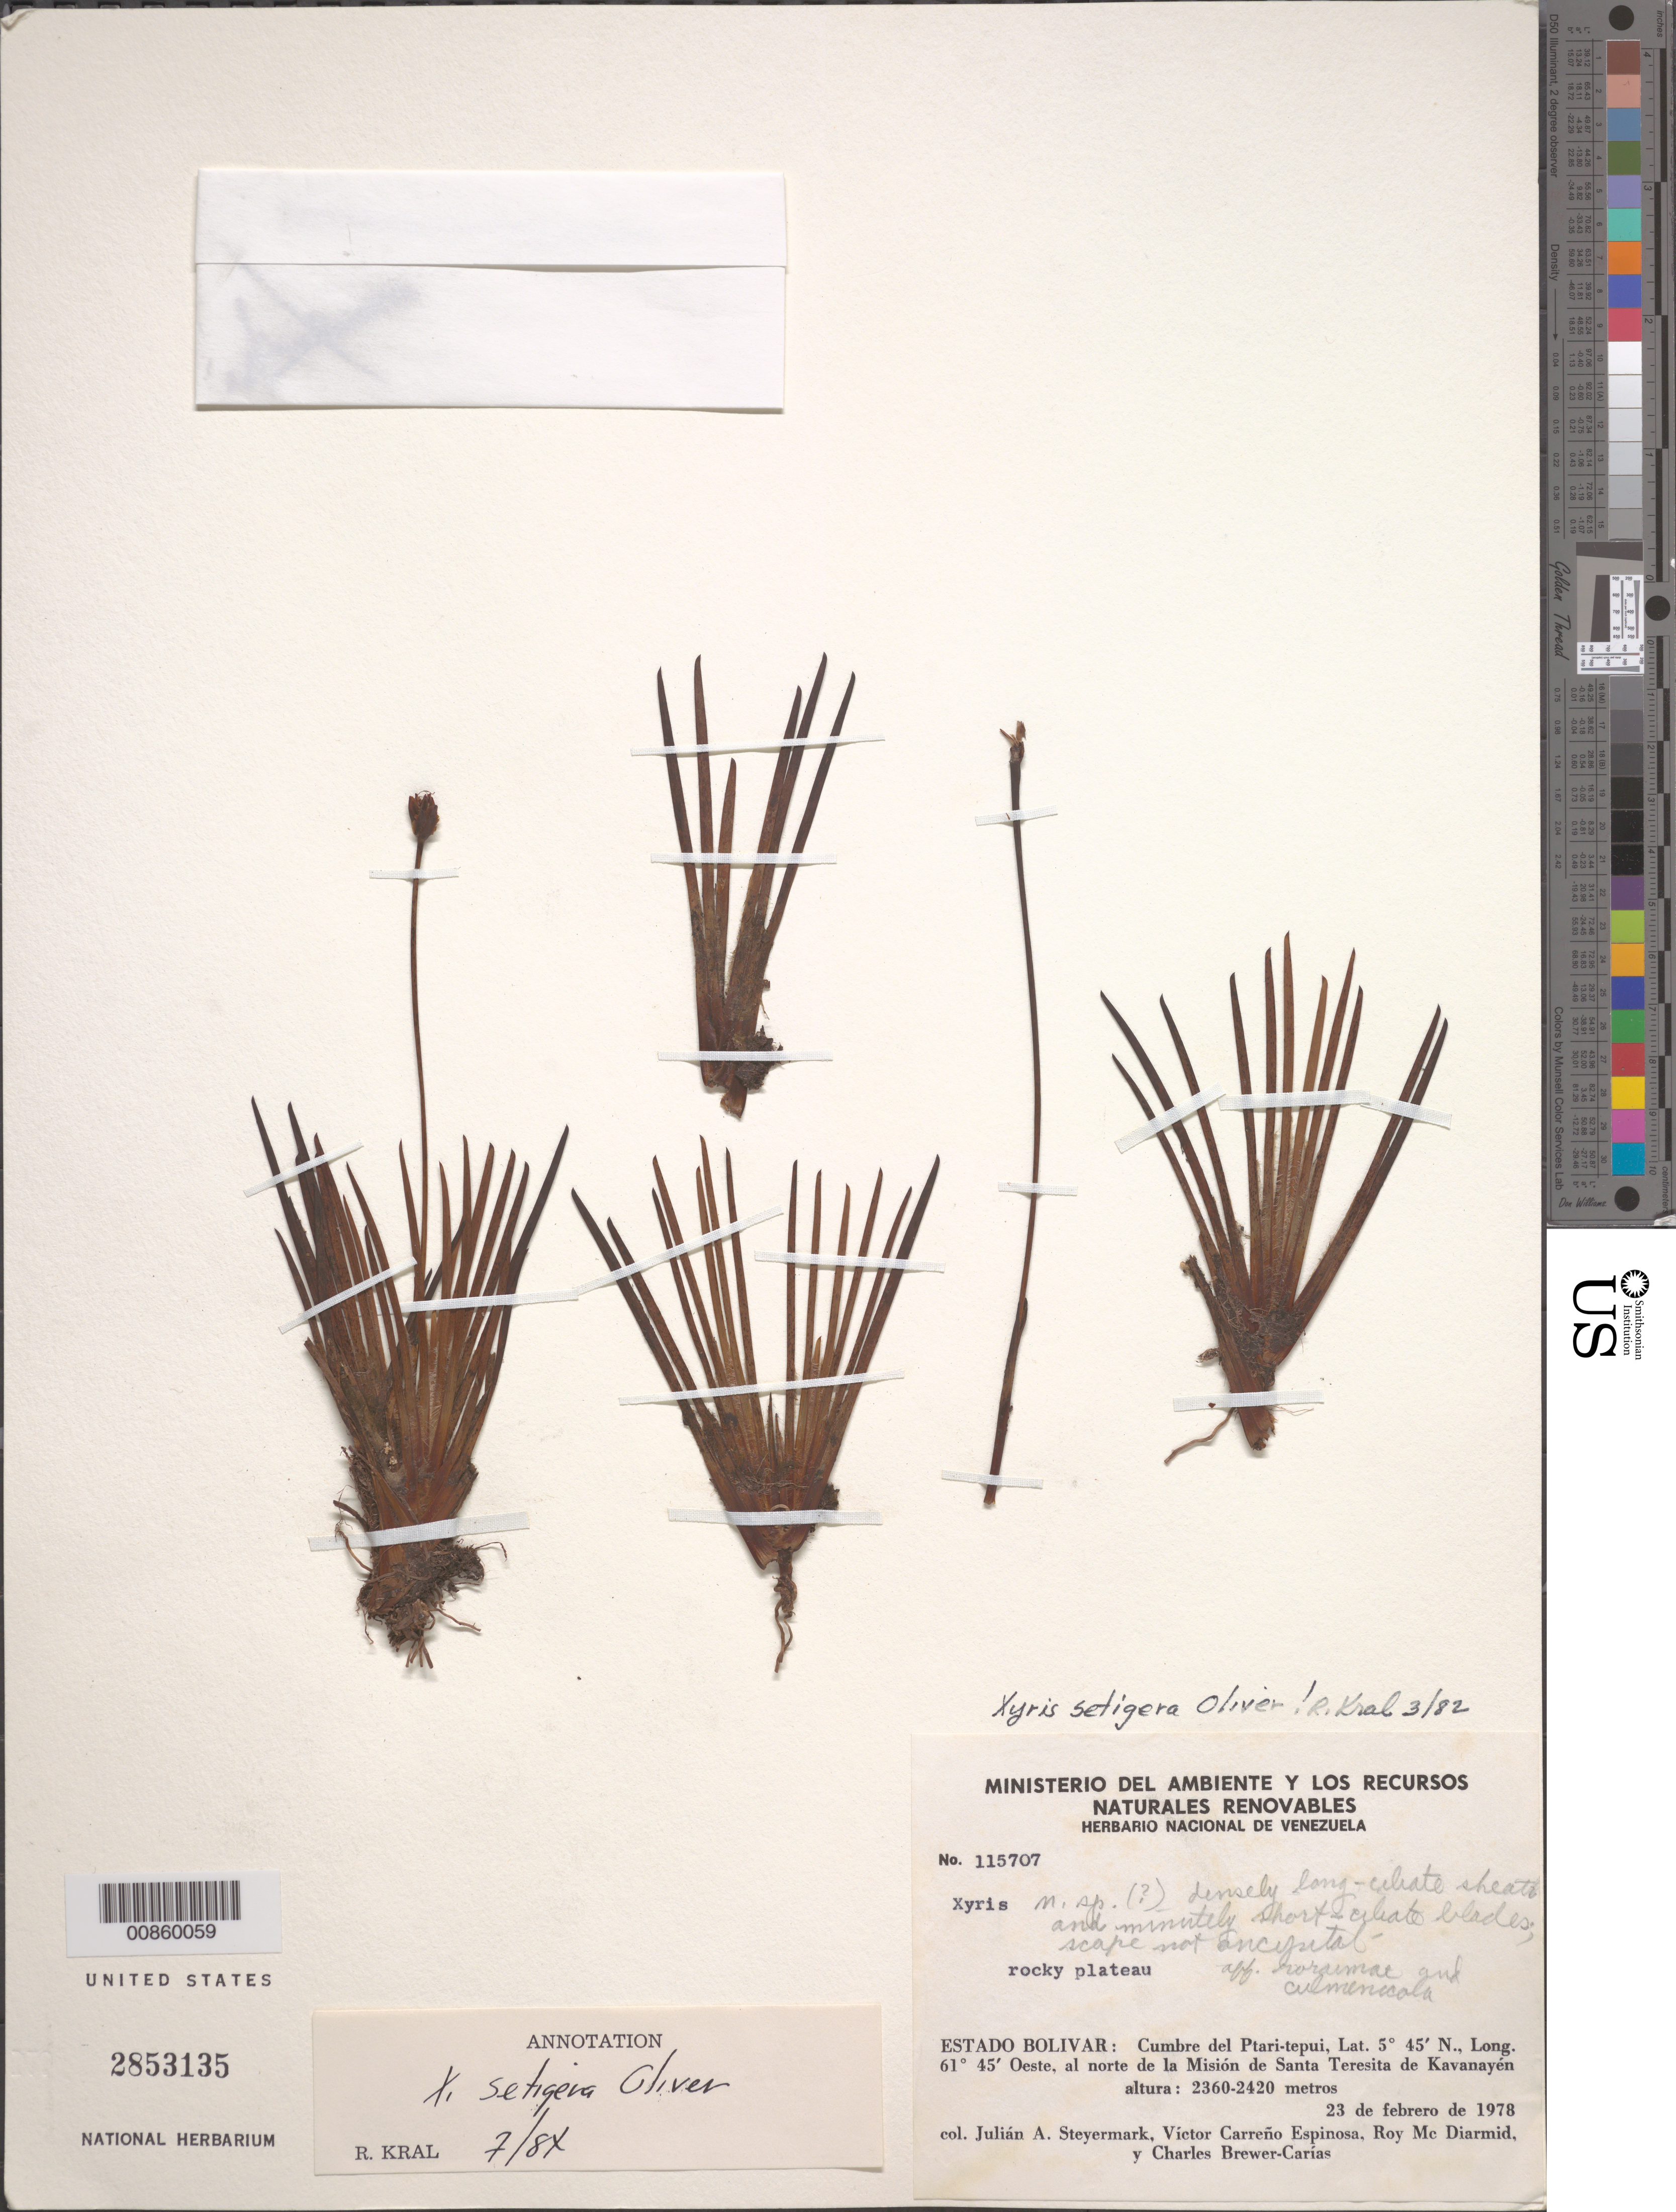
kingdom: Plantae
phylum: Tracheophyta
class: Liliopsida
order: Poales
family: Xyridaceae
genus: Xyris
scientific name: Xyris setigera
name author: Oliv.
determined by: Kral, Robert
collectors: J. Steyermark, V. Carreño E., R. Mc Diarmid & C. Brewer-Carias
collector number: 115707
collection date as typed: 23-Feb-78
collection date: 1978-02-23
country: Venezuela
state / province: Bolívar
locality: Ptari-tepuí, cumbre, N of Mision Santa Teresita de Kavanayen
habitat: Rocky plateau.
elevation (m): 2360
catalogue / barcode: US 2853135